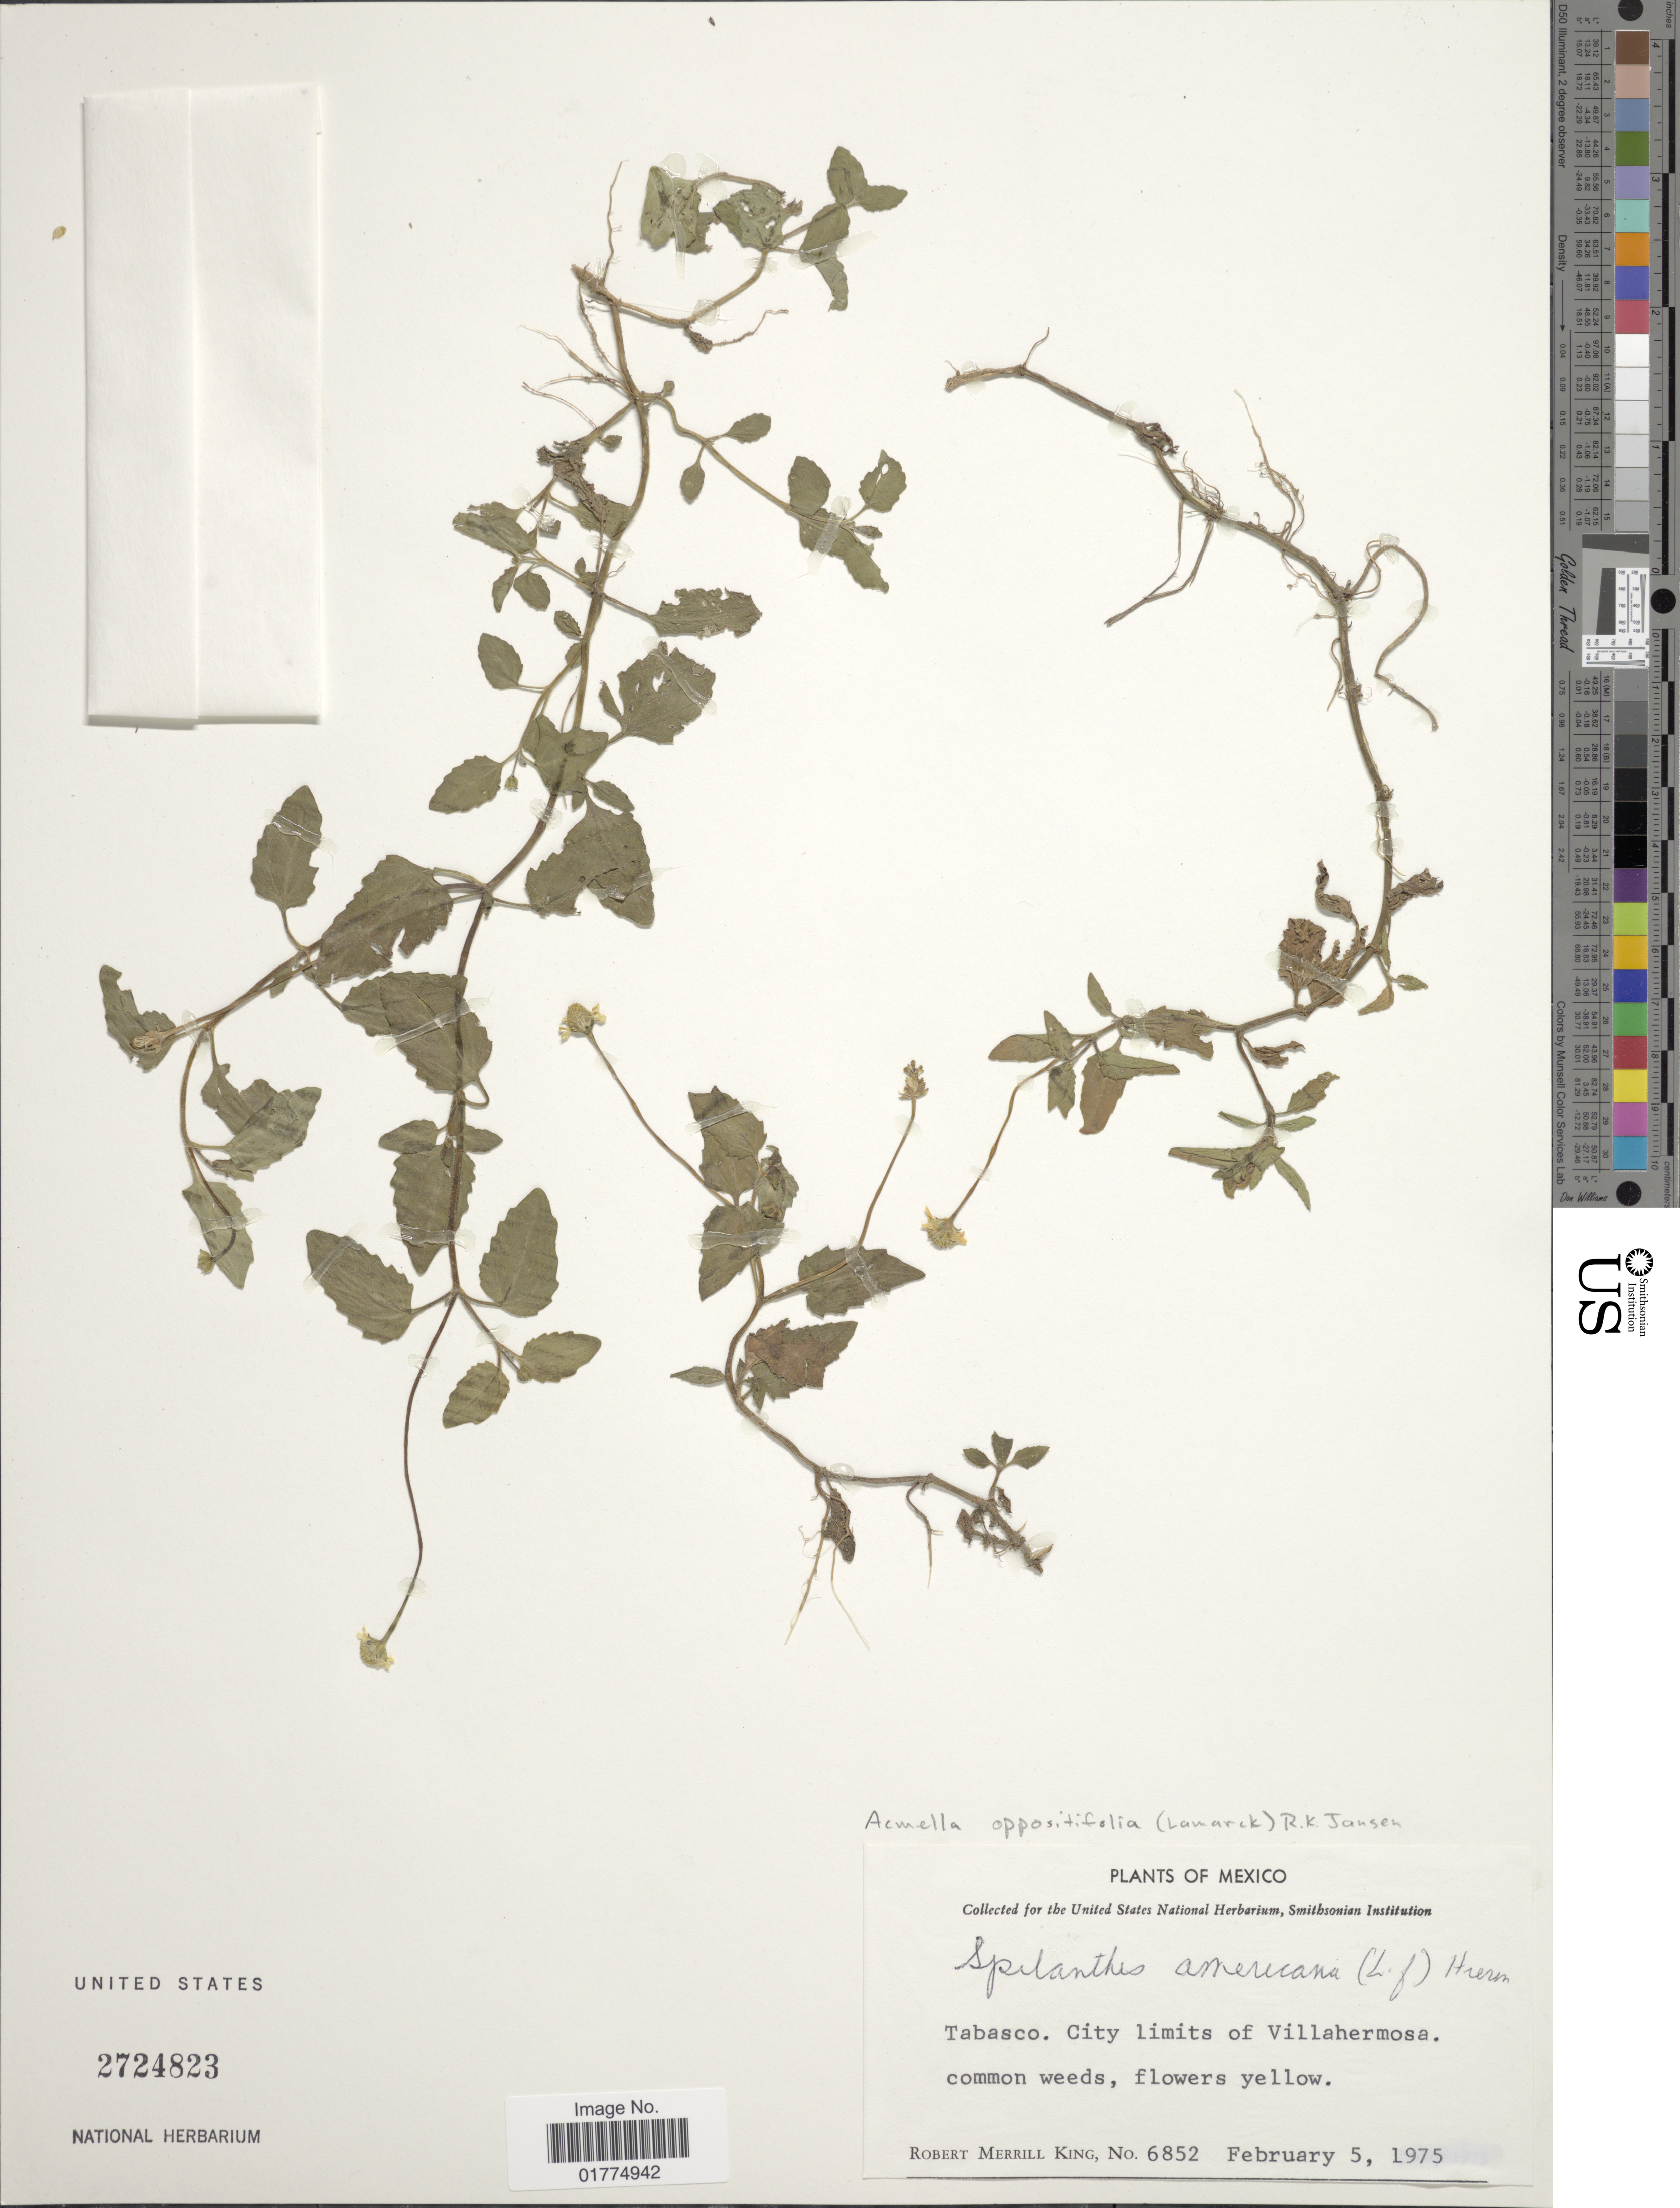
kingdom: Plantae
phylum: Tracheophyta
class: Magnoliopsida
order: Asterales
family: Asteraceae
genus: Acmella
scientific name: Acmella repens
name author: (Walter) Rich.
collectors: R. M. King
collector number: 6852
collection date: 1975-02-05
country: Mexico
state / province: Tabasco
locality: Tabasco. City limits of Villahermosa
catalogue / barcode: US 2724823